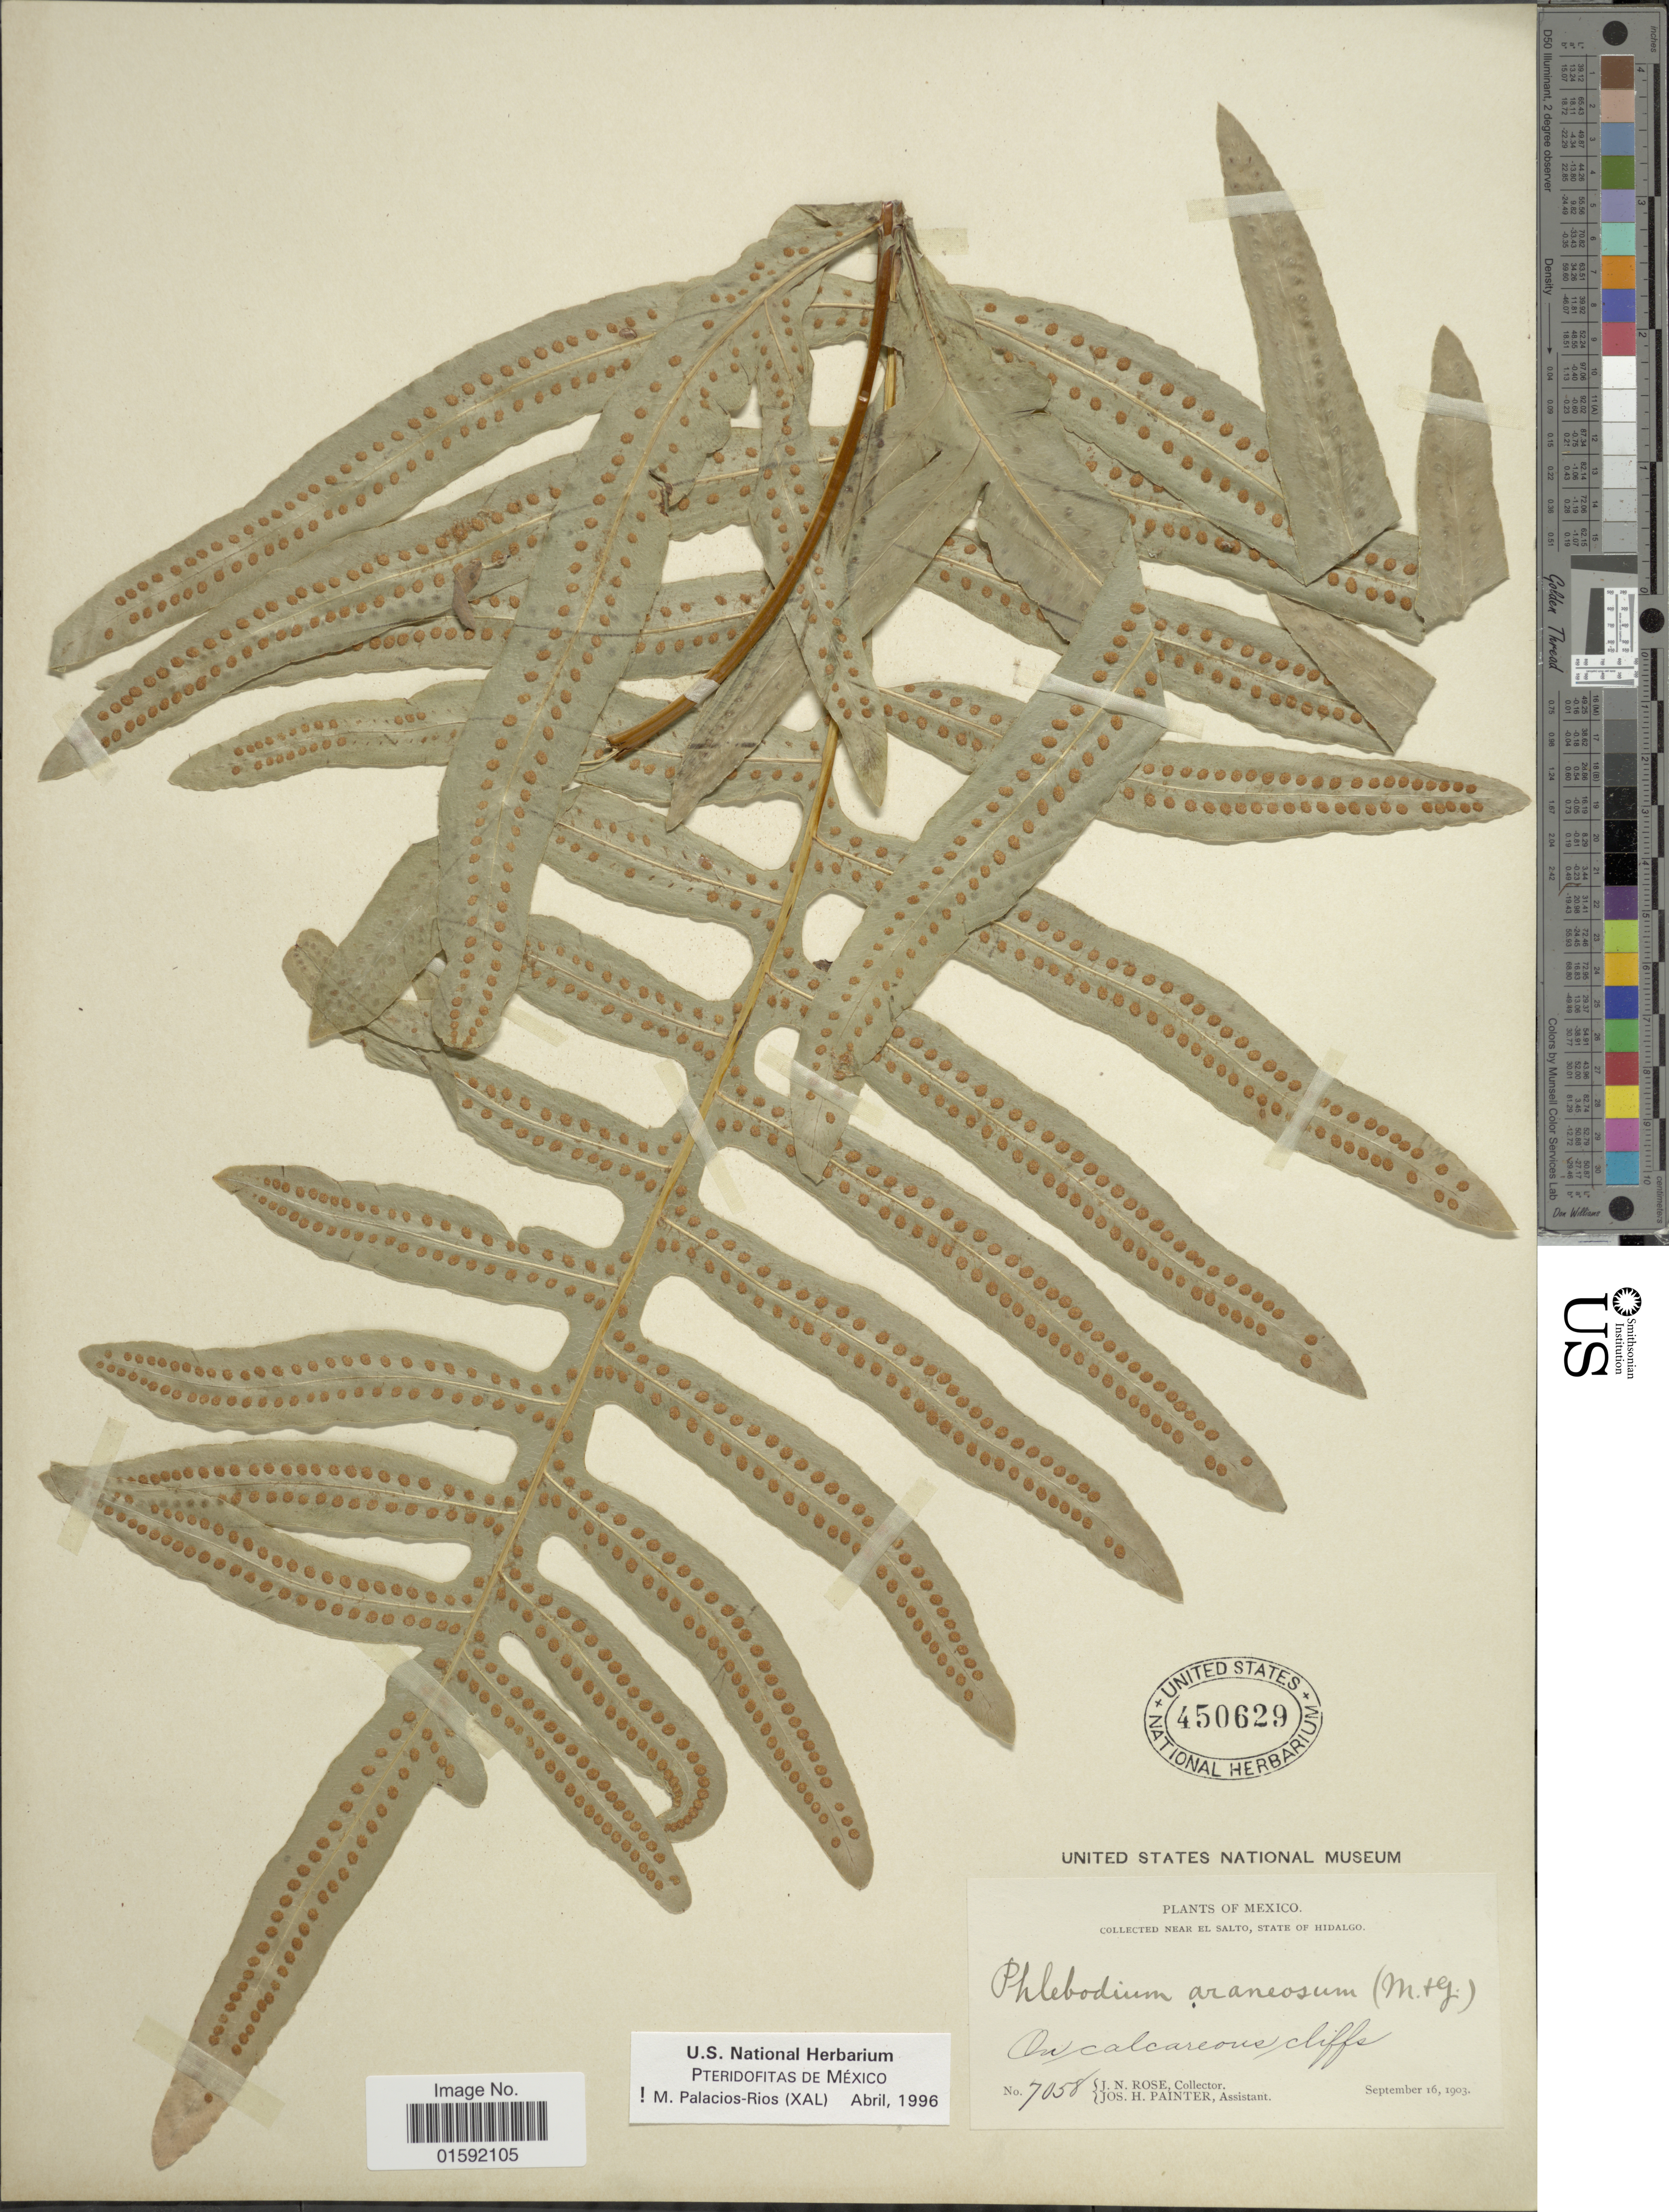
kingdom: Plantae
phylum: Tracheophyta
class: Polypodiopsida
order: Polypodiales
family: Polypodiaceae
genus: Phlebodium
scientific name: Phlebodium araneosum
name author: (M. Martens) Mickel & Beitel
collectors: J. N. Rose & J. H. Painter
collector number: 7058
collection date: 1903-09-16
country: Mexico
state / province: Hidalgo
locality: Near El Salto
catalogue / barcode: US 450629